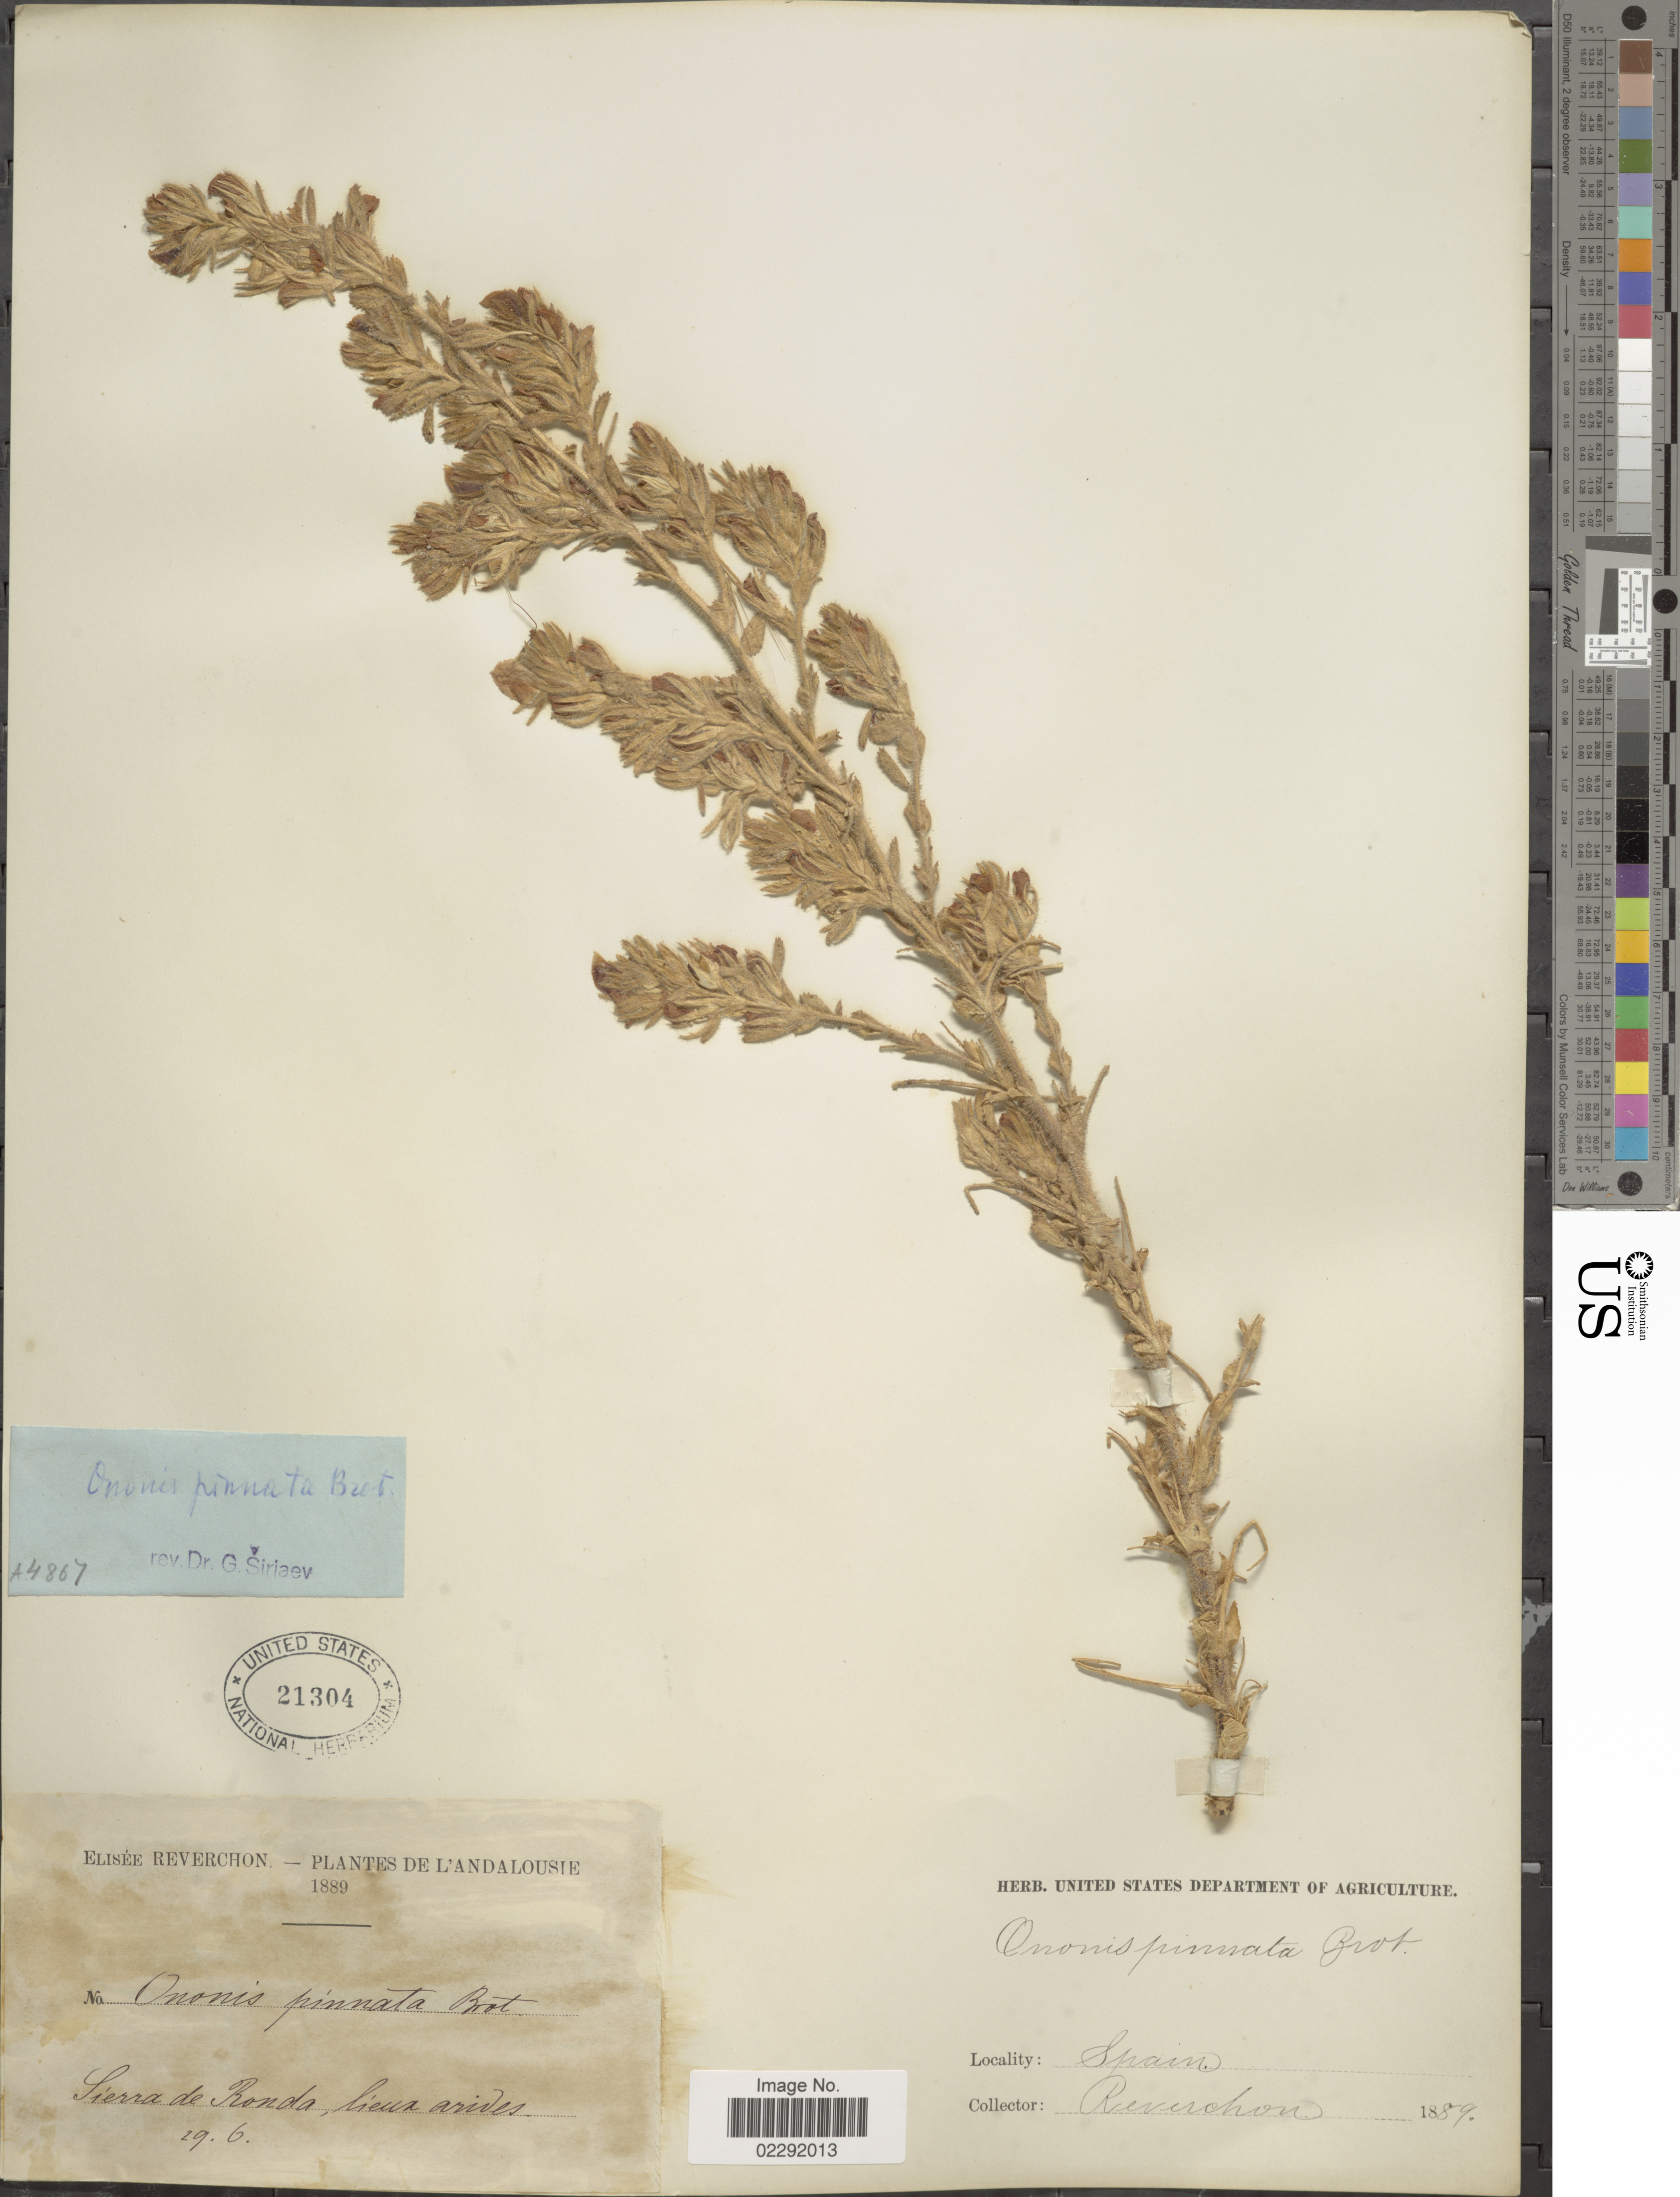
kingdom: Plantae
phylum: Tracheophyta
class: Magnoliopsida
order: Fabales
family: Fabaceae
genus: Ononis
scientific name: Ononis pinnata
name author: Brot.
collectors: E. Reverchon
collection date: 1889-06-29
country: Spain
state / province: Andalucía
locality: L'Andalousie, Sierra de Ronda, lieux arides.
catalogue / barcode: US 21304